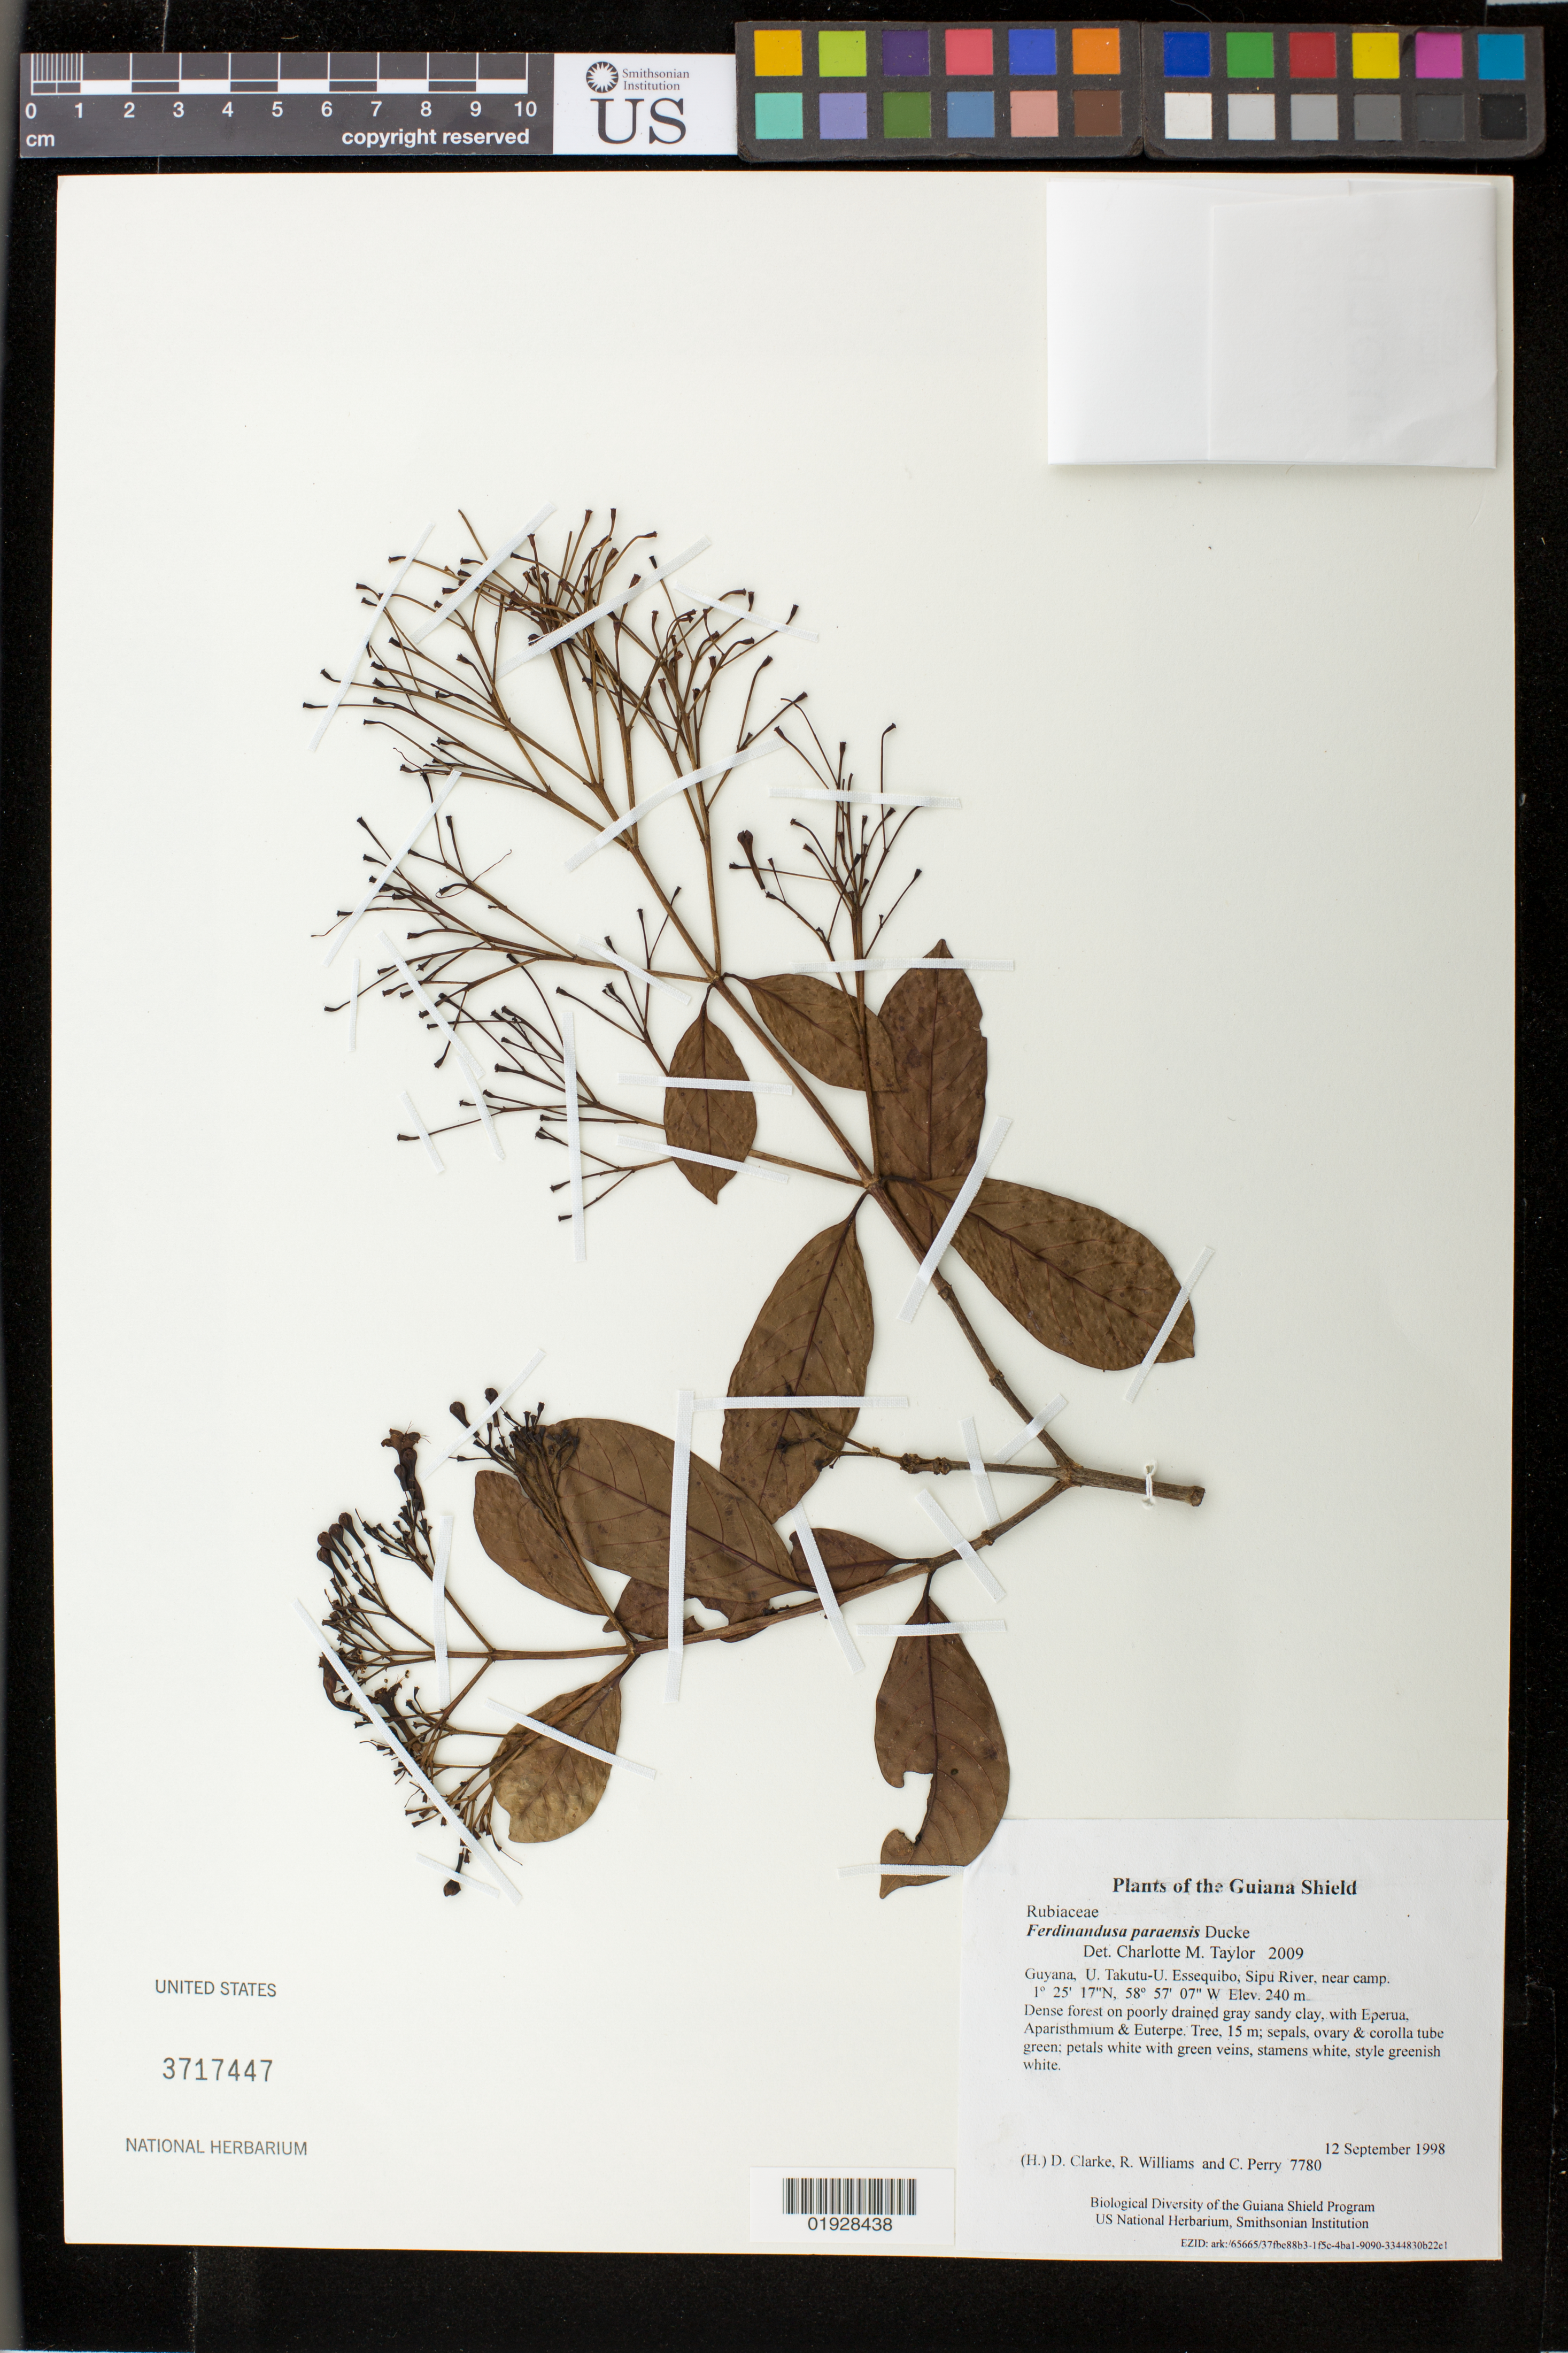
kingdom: Plantae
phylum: Tracheophyta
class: Magnoliopsida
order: Gentianales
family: Rubiaceae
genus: Ferdinandusa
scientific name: Ferdinandusa paraensis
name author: Ducke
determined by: Taylor, Charlotte M.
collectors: H. D. Clarke, R. Williams & C. Perry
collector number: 7780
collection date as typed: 12 September 1998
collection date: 1998-09-12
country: Guyana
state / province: U. Takutu-U. Essequibo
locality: Sipu River, near camp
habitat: Dense forest on poorly drained gray sandy clay, with Eperua, Aparisthmium & Euterpe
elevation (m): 240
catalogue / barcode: US 3717447